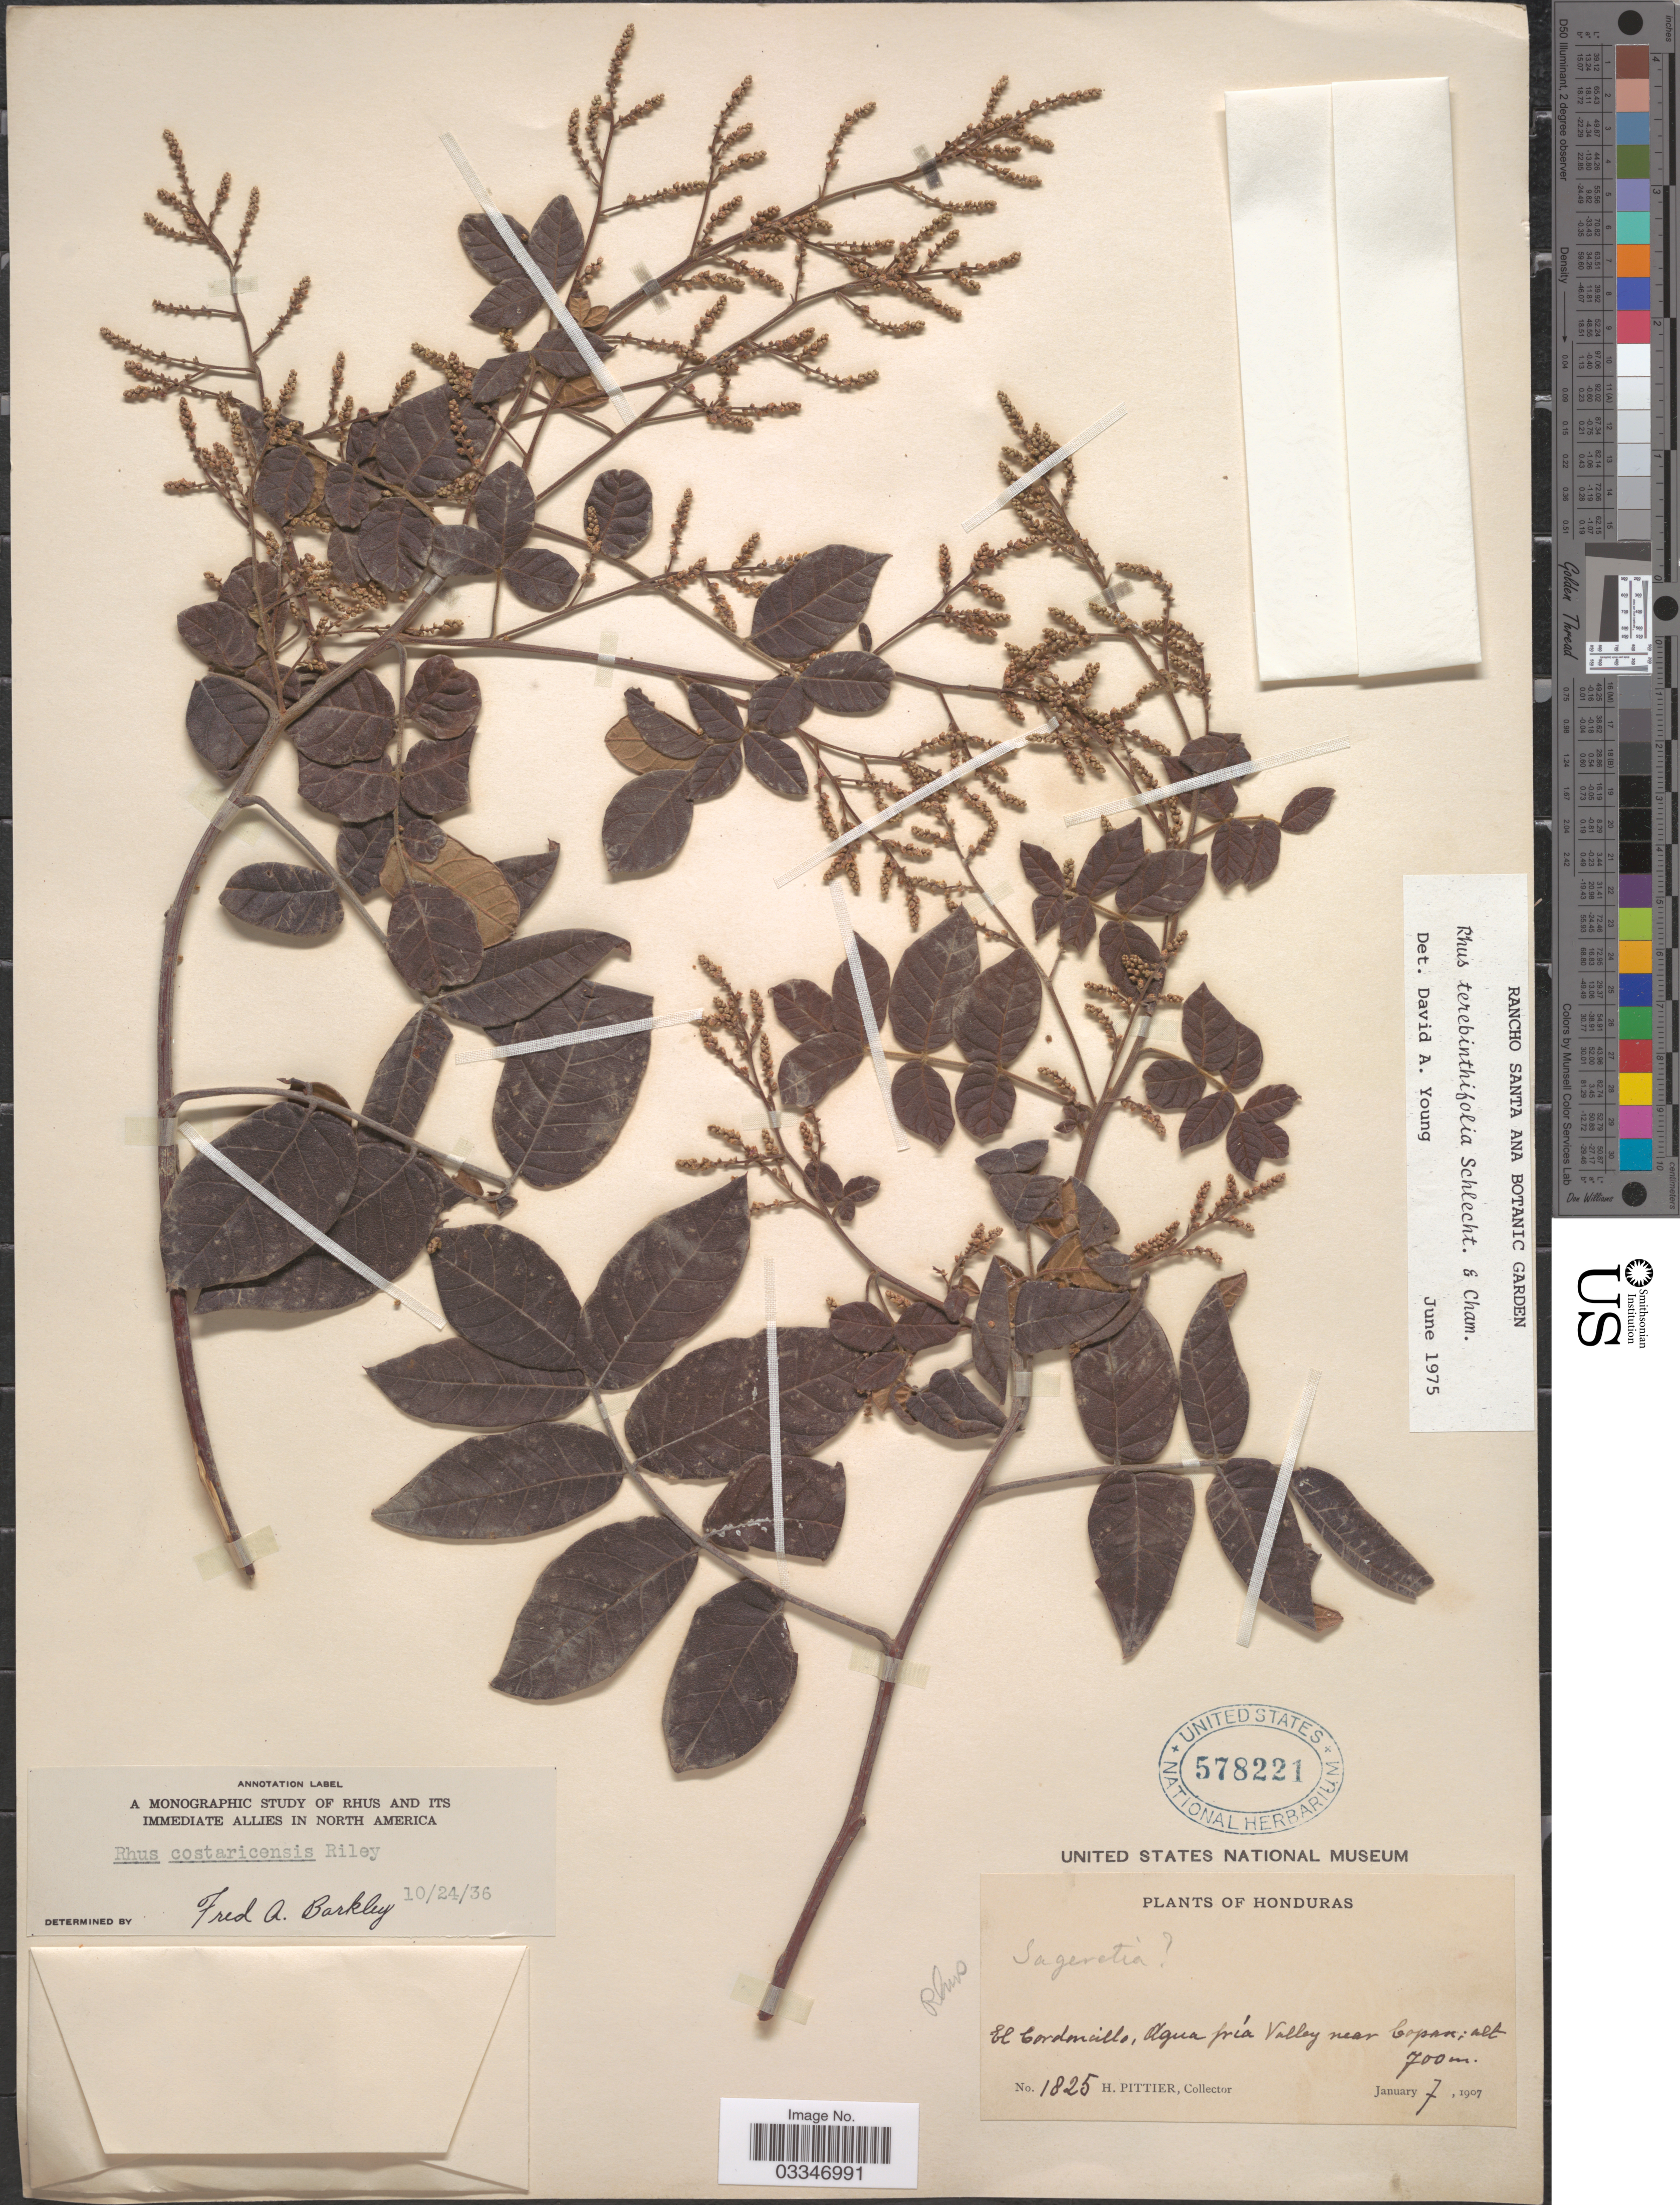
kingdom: Plantae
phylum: Tracheophyta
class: Magnoliopsida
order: Sapindales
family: Anacardiaceae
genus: Rhus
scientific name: Rhus terebinthifolia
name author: Schltdl. & Cham.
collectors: H. F. Pittier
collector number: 1825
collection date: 1907-01-07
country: Honduras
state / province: Copán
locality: El Cordoncillo, Agua fría Valley near Copan.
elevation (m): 700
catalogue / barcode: US 578221